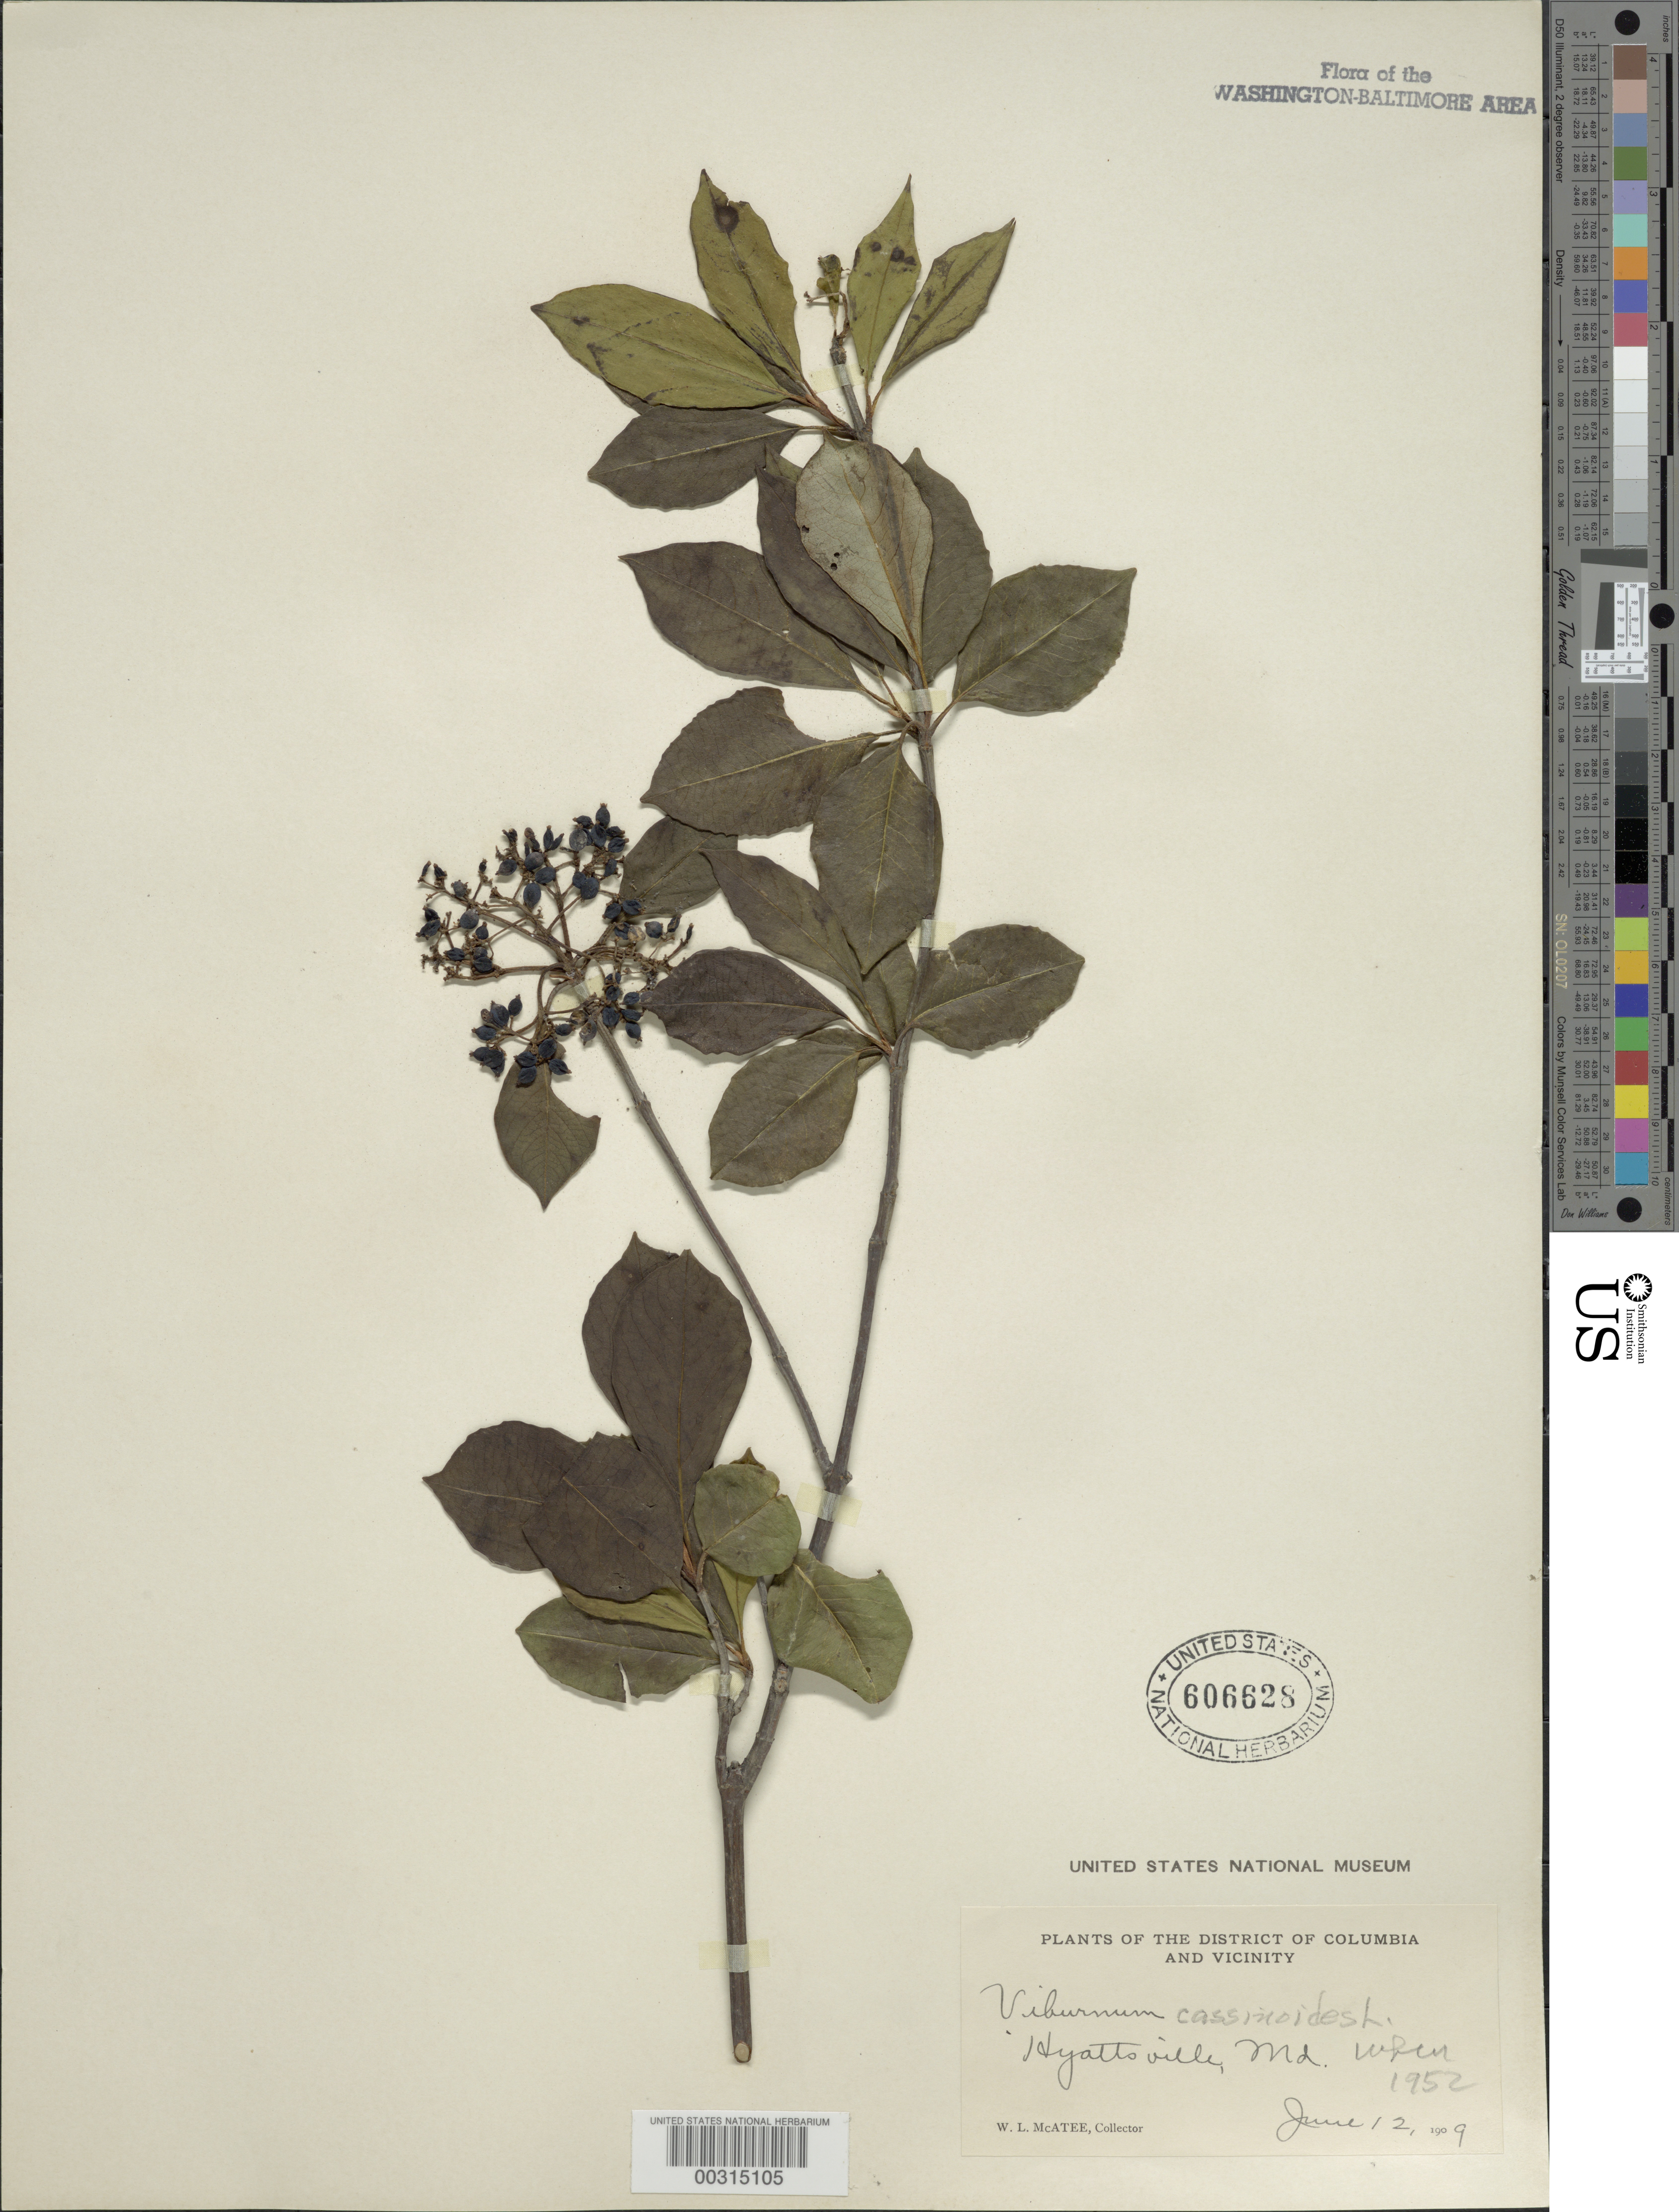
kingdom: Plantae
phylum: Tracheophyta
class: Magnoliopsida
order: Dipsacales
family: Viburnaceae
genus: Viburnum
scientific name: Viburnum cassinoides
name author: L.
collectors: W. McAtee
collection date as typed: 12 Jun 1909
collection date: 1909-06-12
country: United States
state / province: Maryland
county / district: Prince George's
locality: Hyattsville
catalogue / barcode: US 606628